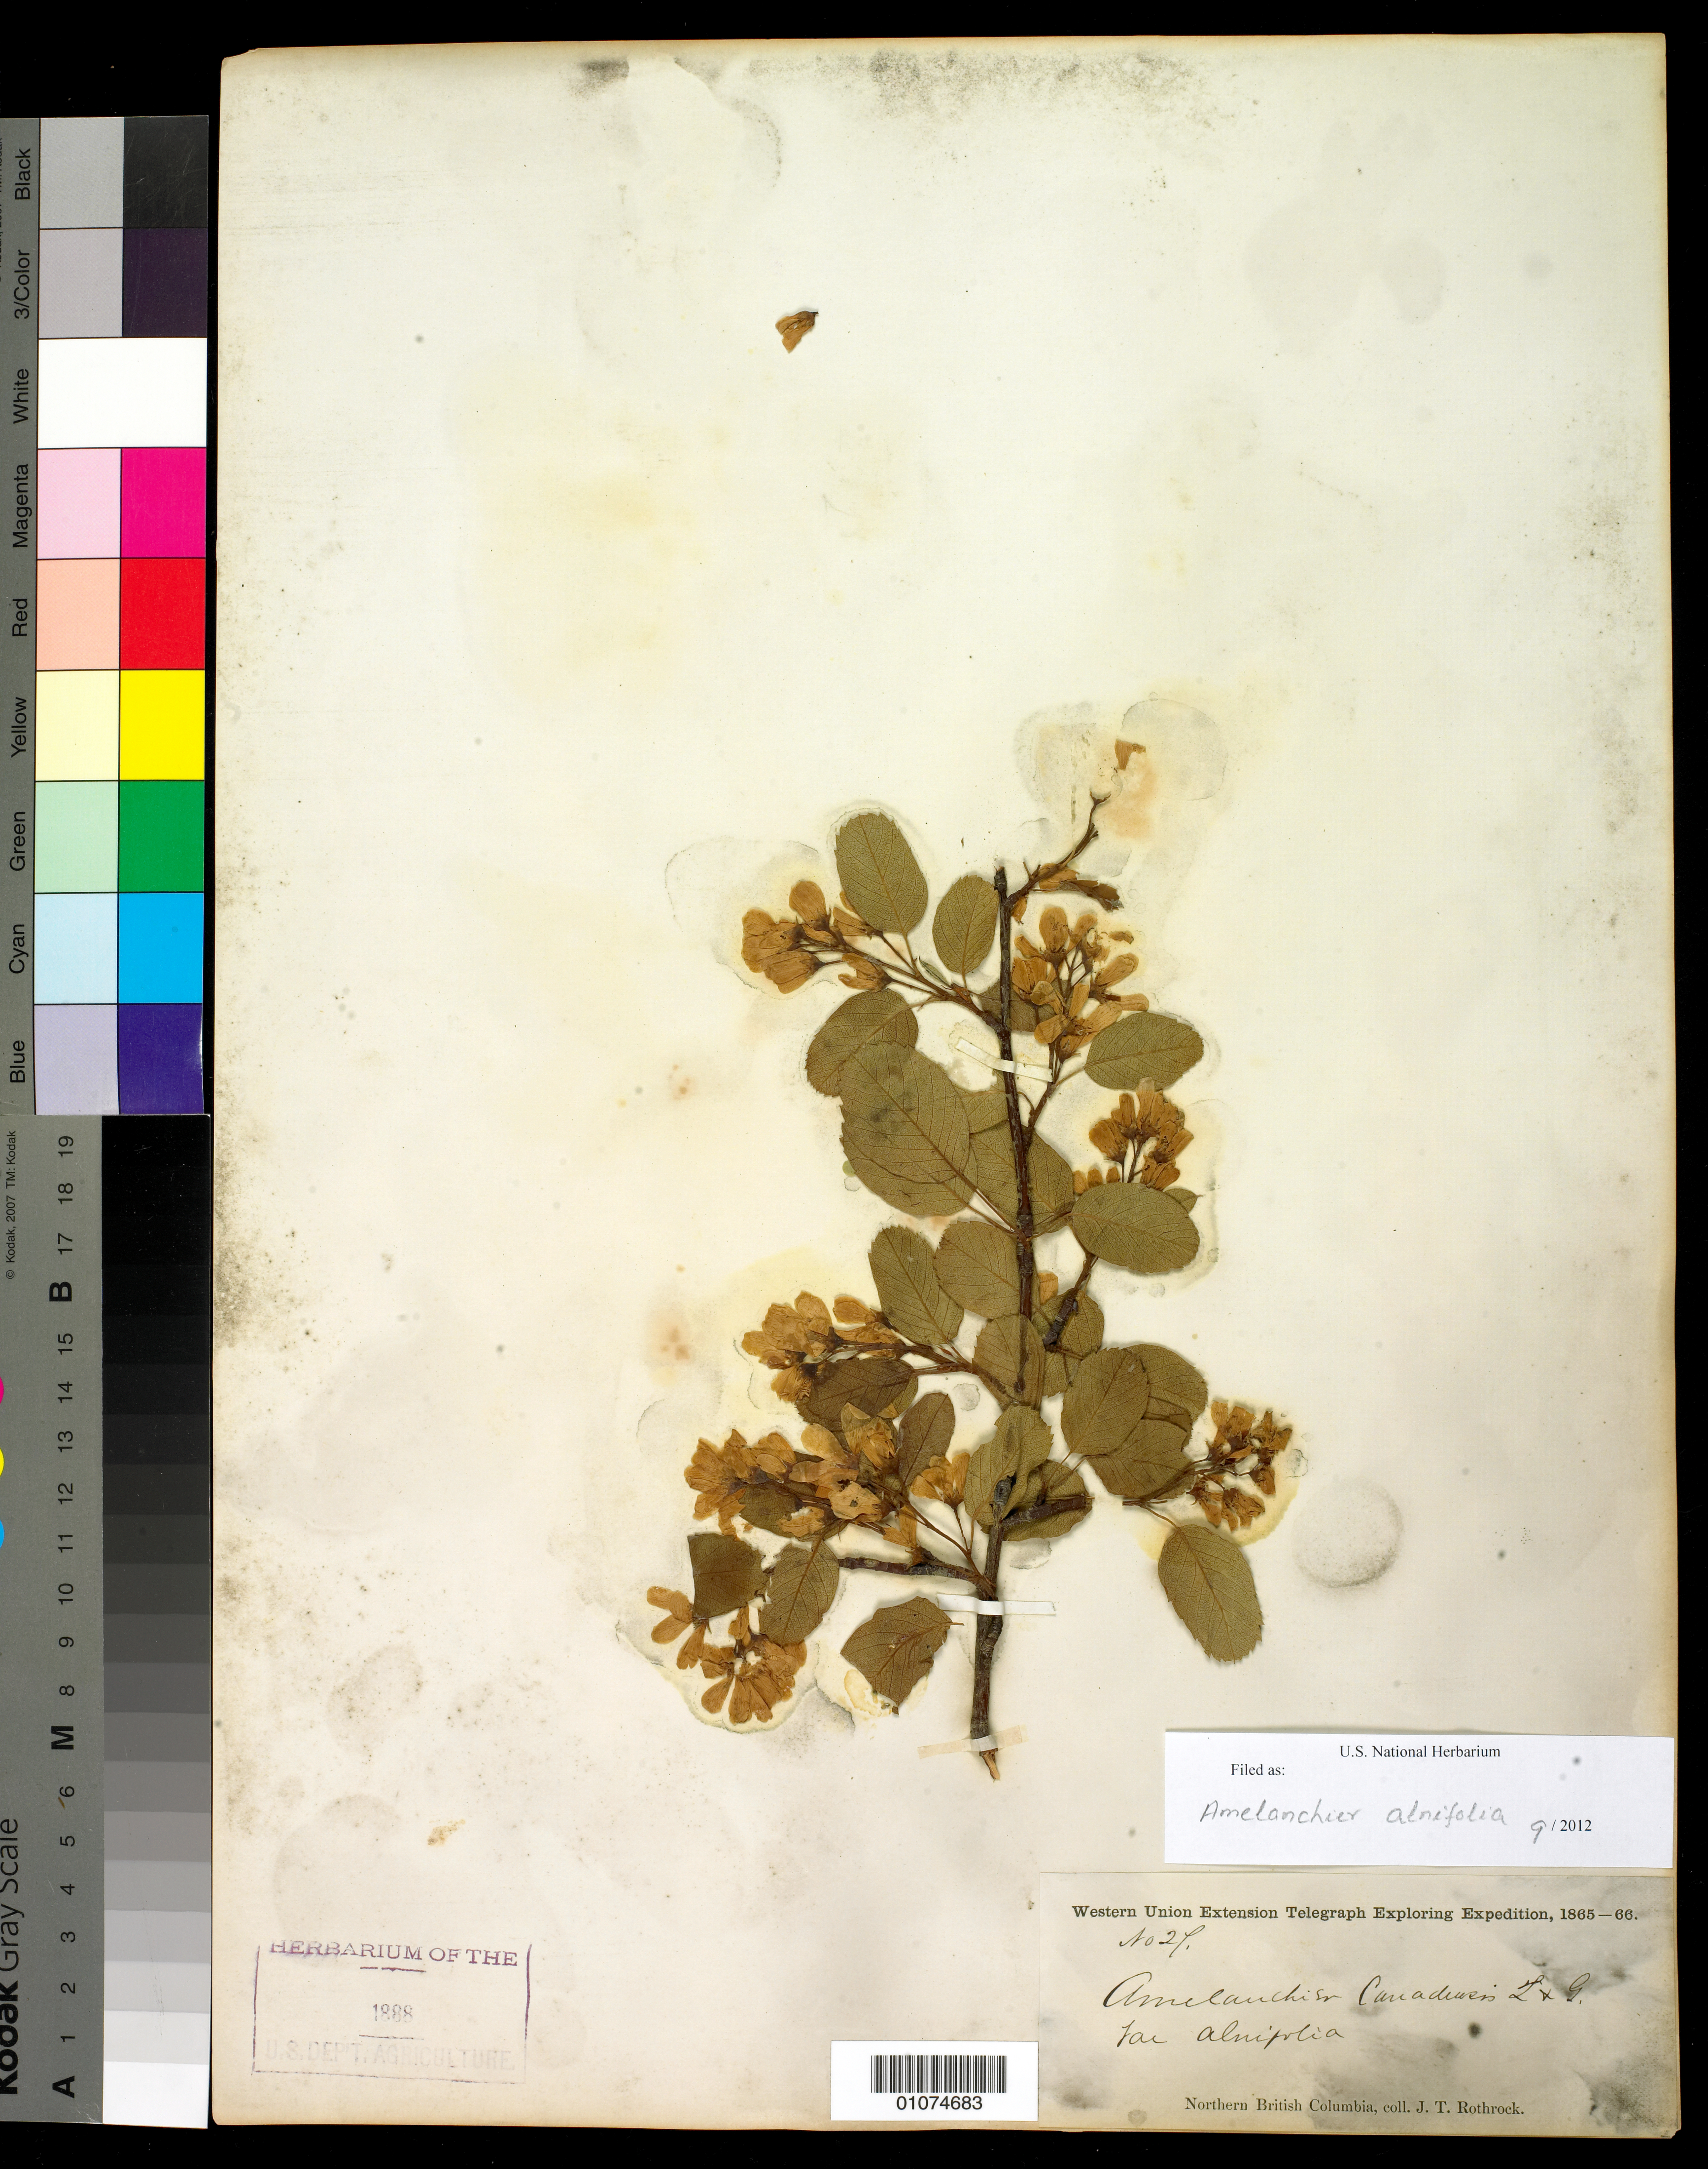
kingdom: Plantae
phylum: Tracheophyta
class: Magnoliopsida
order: Rosales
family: Rosaceae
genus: Amelanchier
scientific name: Amelanchier alnifolia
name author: (Nutt.) Nutt. ex M. Roem.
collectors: J. T. Rothrock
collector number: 27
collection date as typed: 1865 to -- --- 1866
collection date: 1865/1866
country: Canada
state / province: British Columbia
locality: N. British Columbia